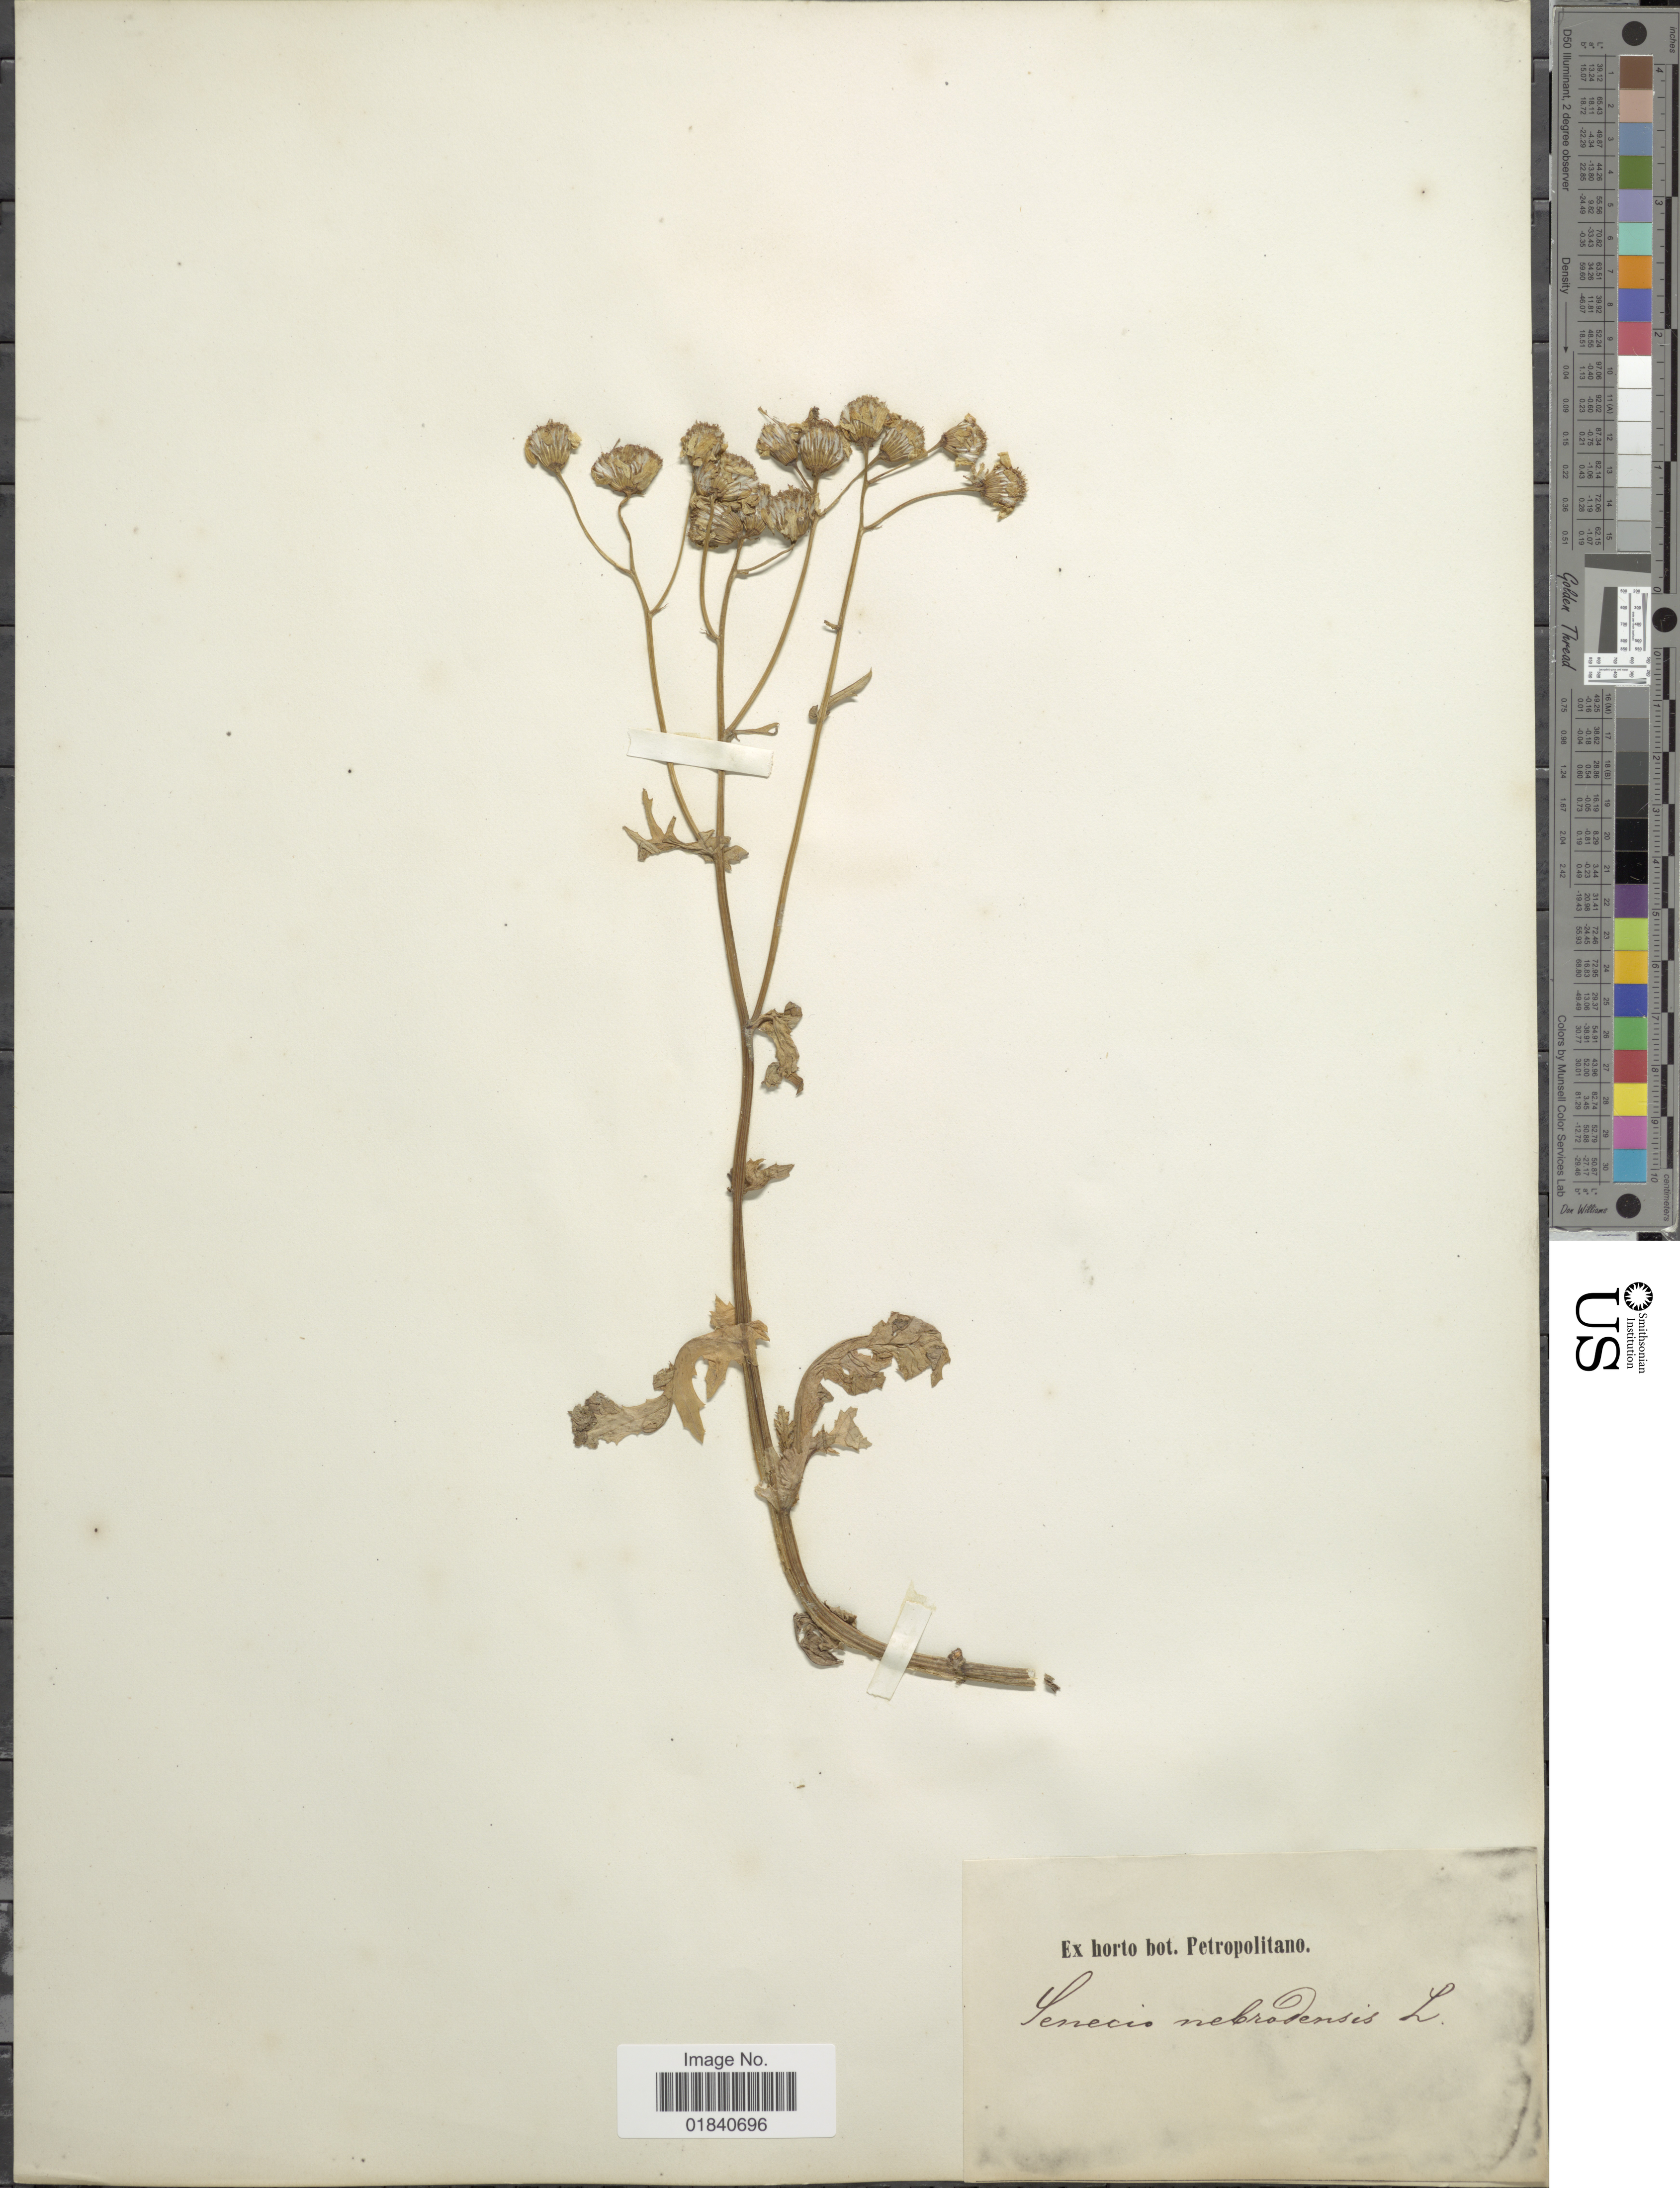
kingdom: Plantae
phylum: Tracheophyta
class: Magnoliopsida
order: Asterales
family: Asteraceae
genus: Senecio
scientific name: Senecio nebrodensis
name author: L.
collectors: ex Horto Bot. Petropolitano